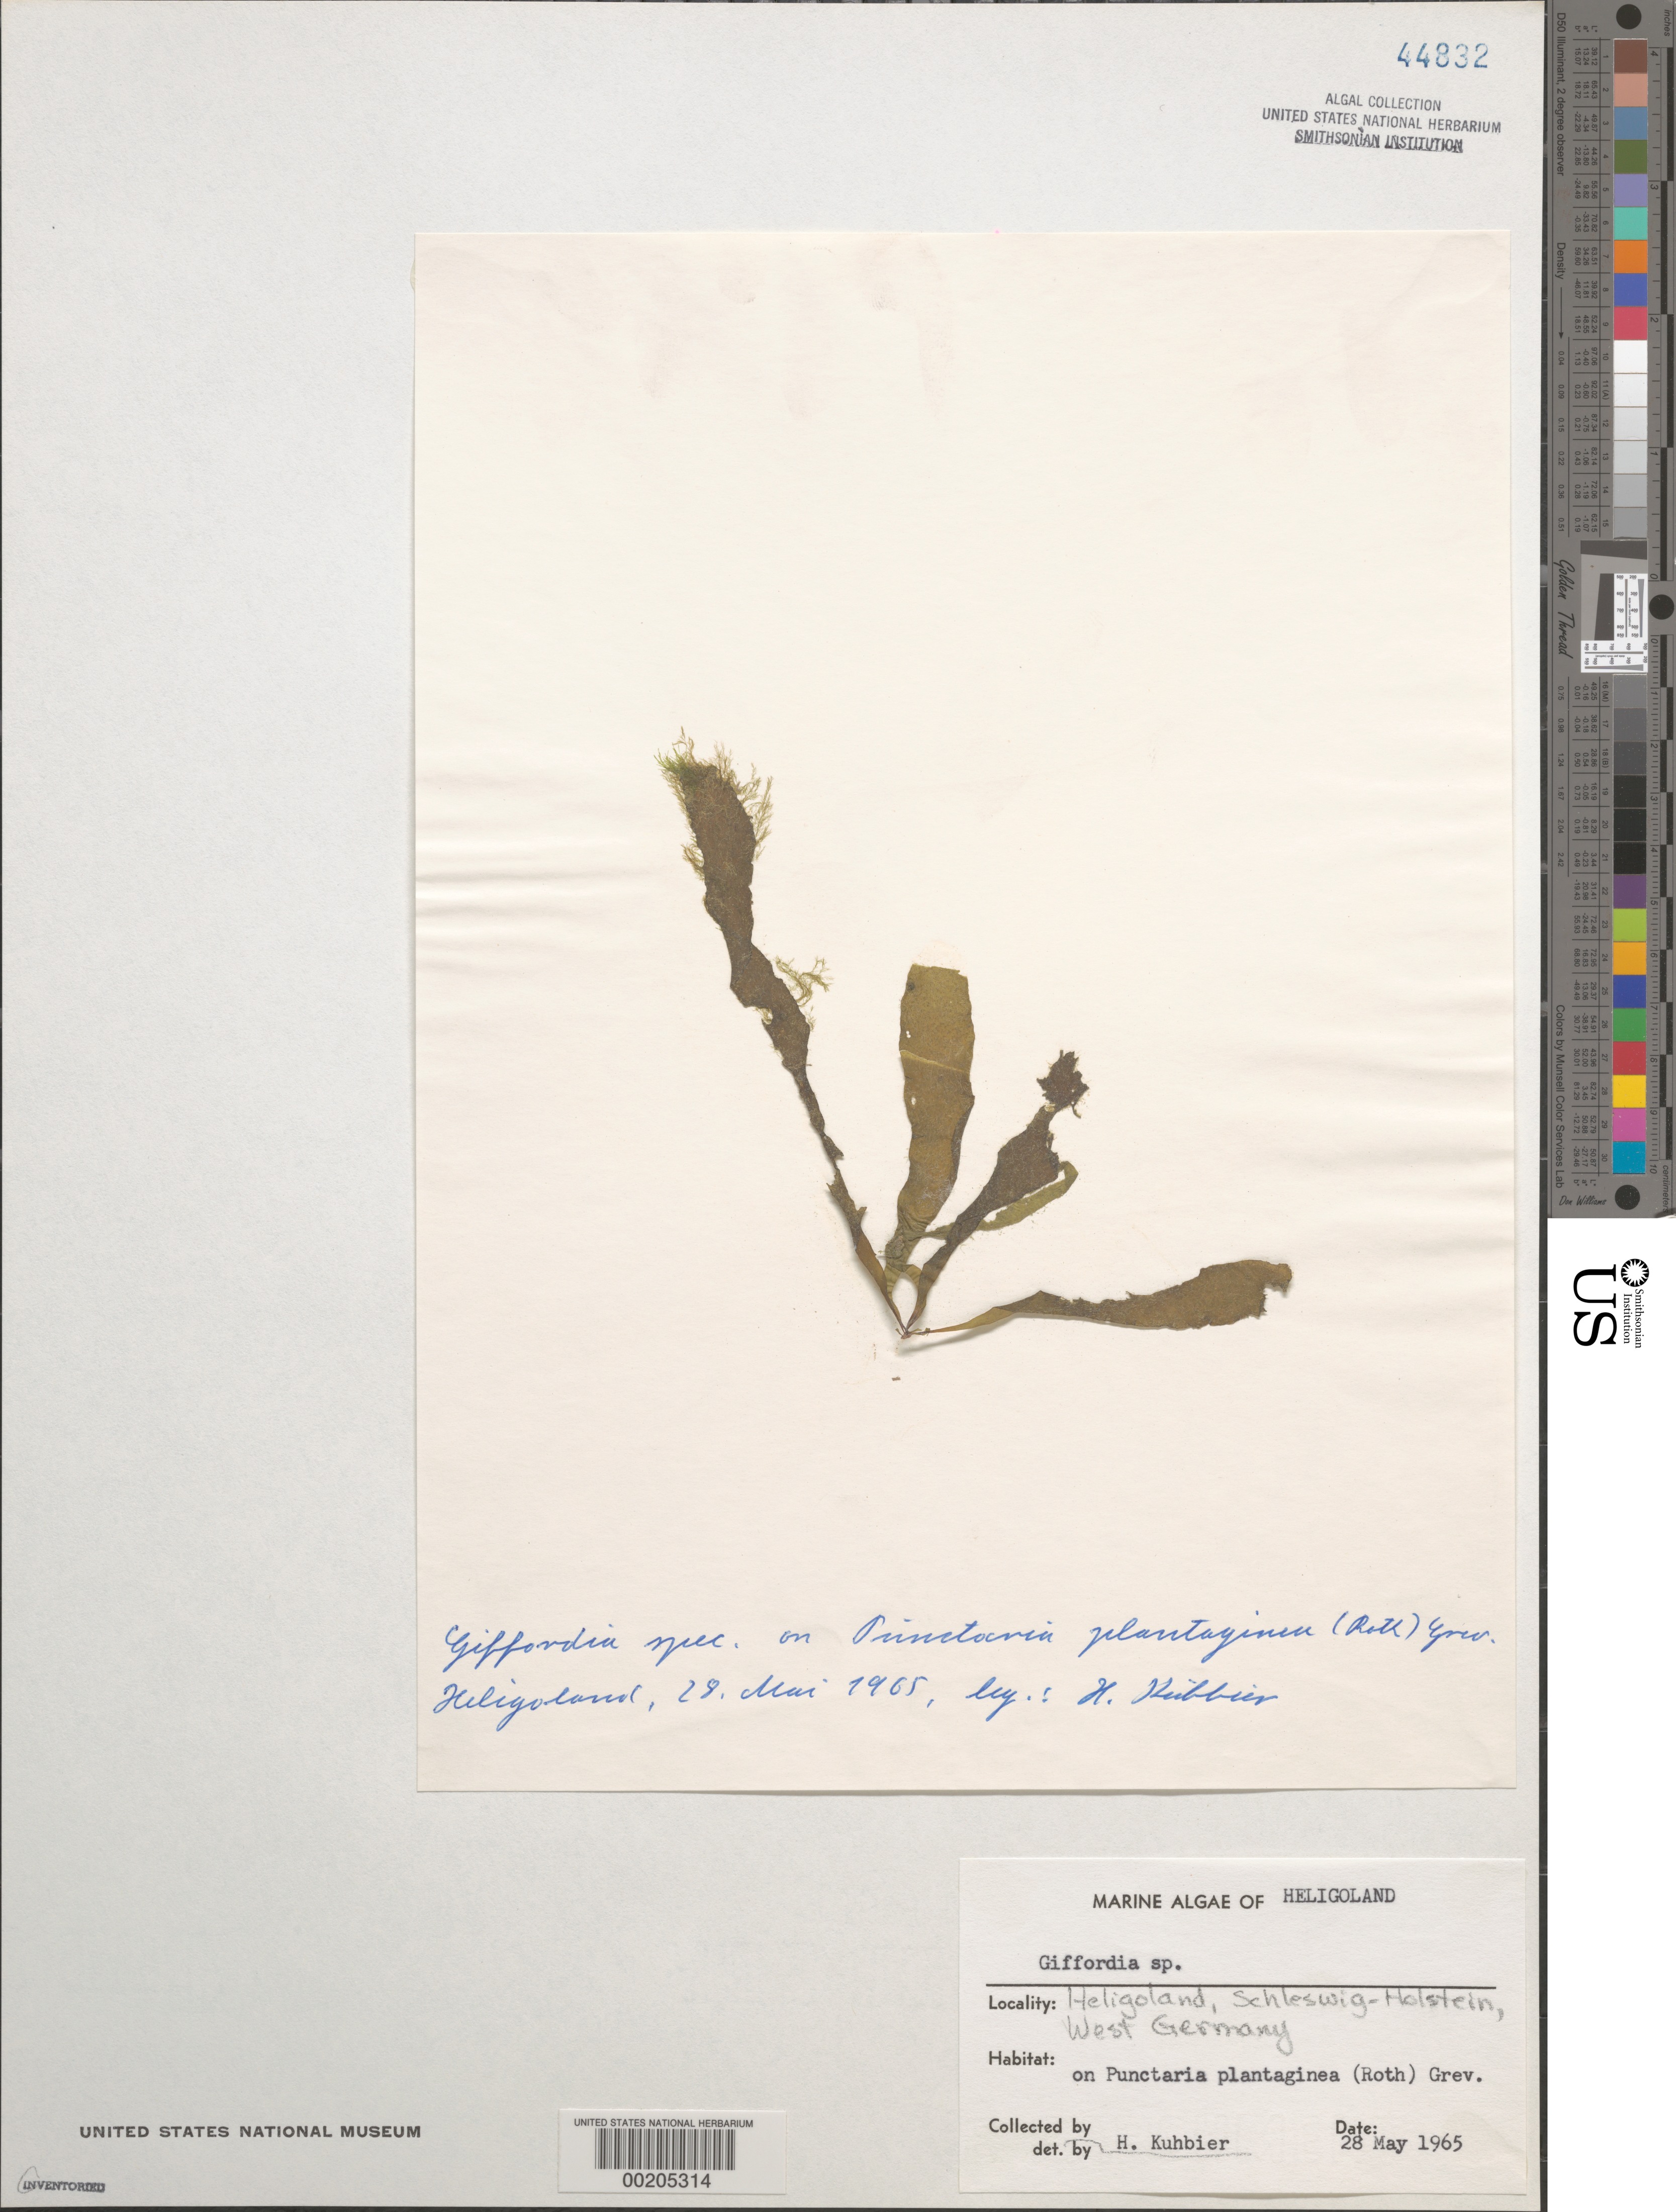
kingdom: Chromista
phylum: Ochrophyta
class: Phaeophyceae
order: Ectocarpales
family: Acinetosporaceae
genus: Hincksia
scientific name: Hincksia sp.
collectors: H. Kuhbier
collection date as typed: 28 May 1965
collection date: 1965-05-28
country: Germany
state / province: Schleswig-Holstein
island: Helgoland (Heligoland)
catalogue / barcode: US 44832